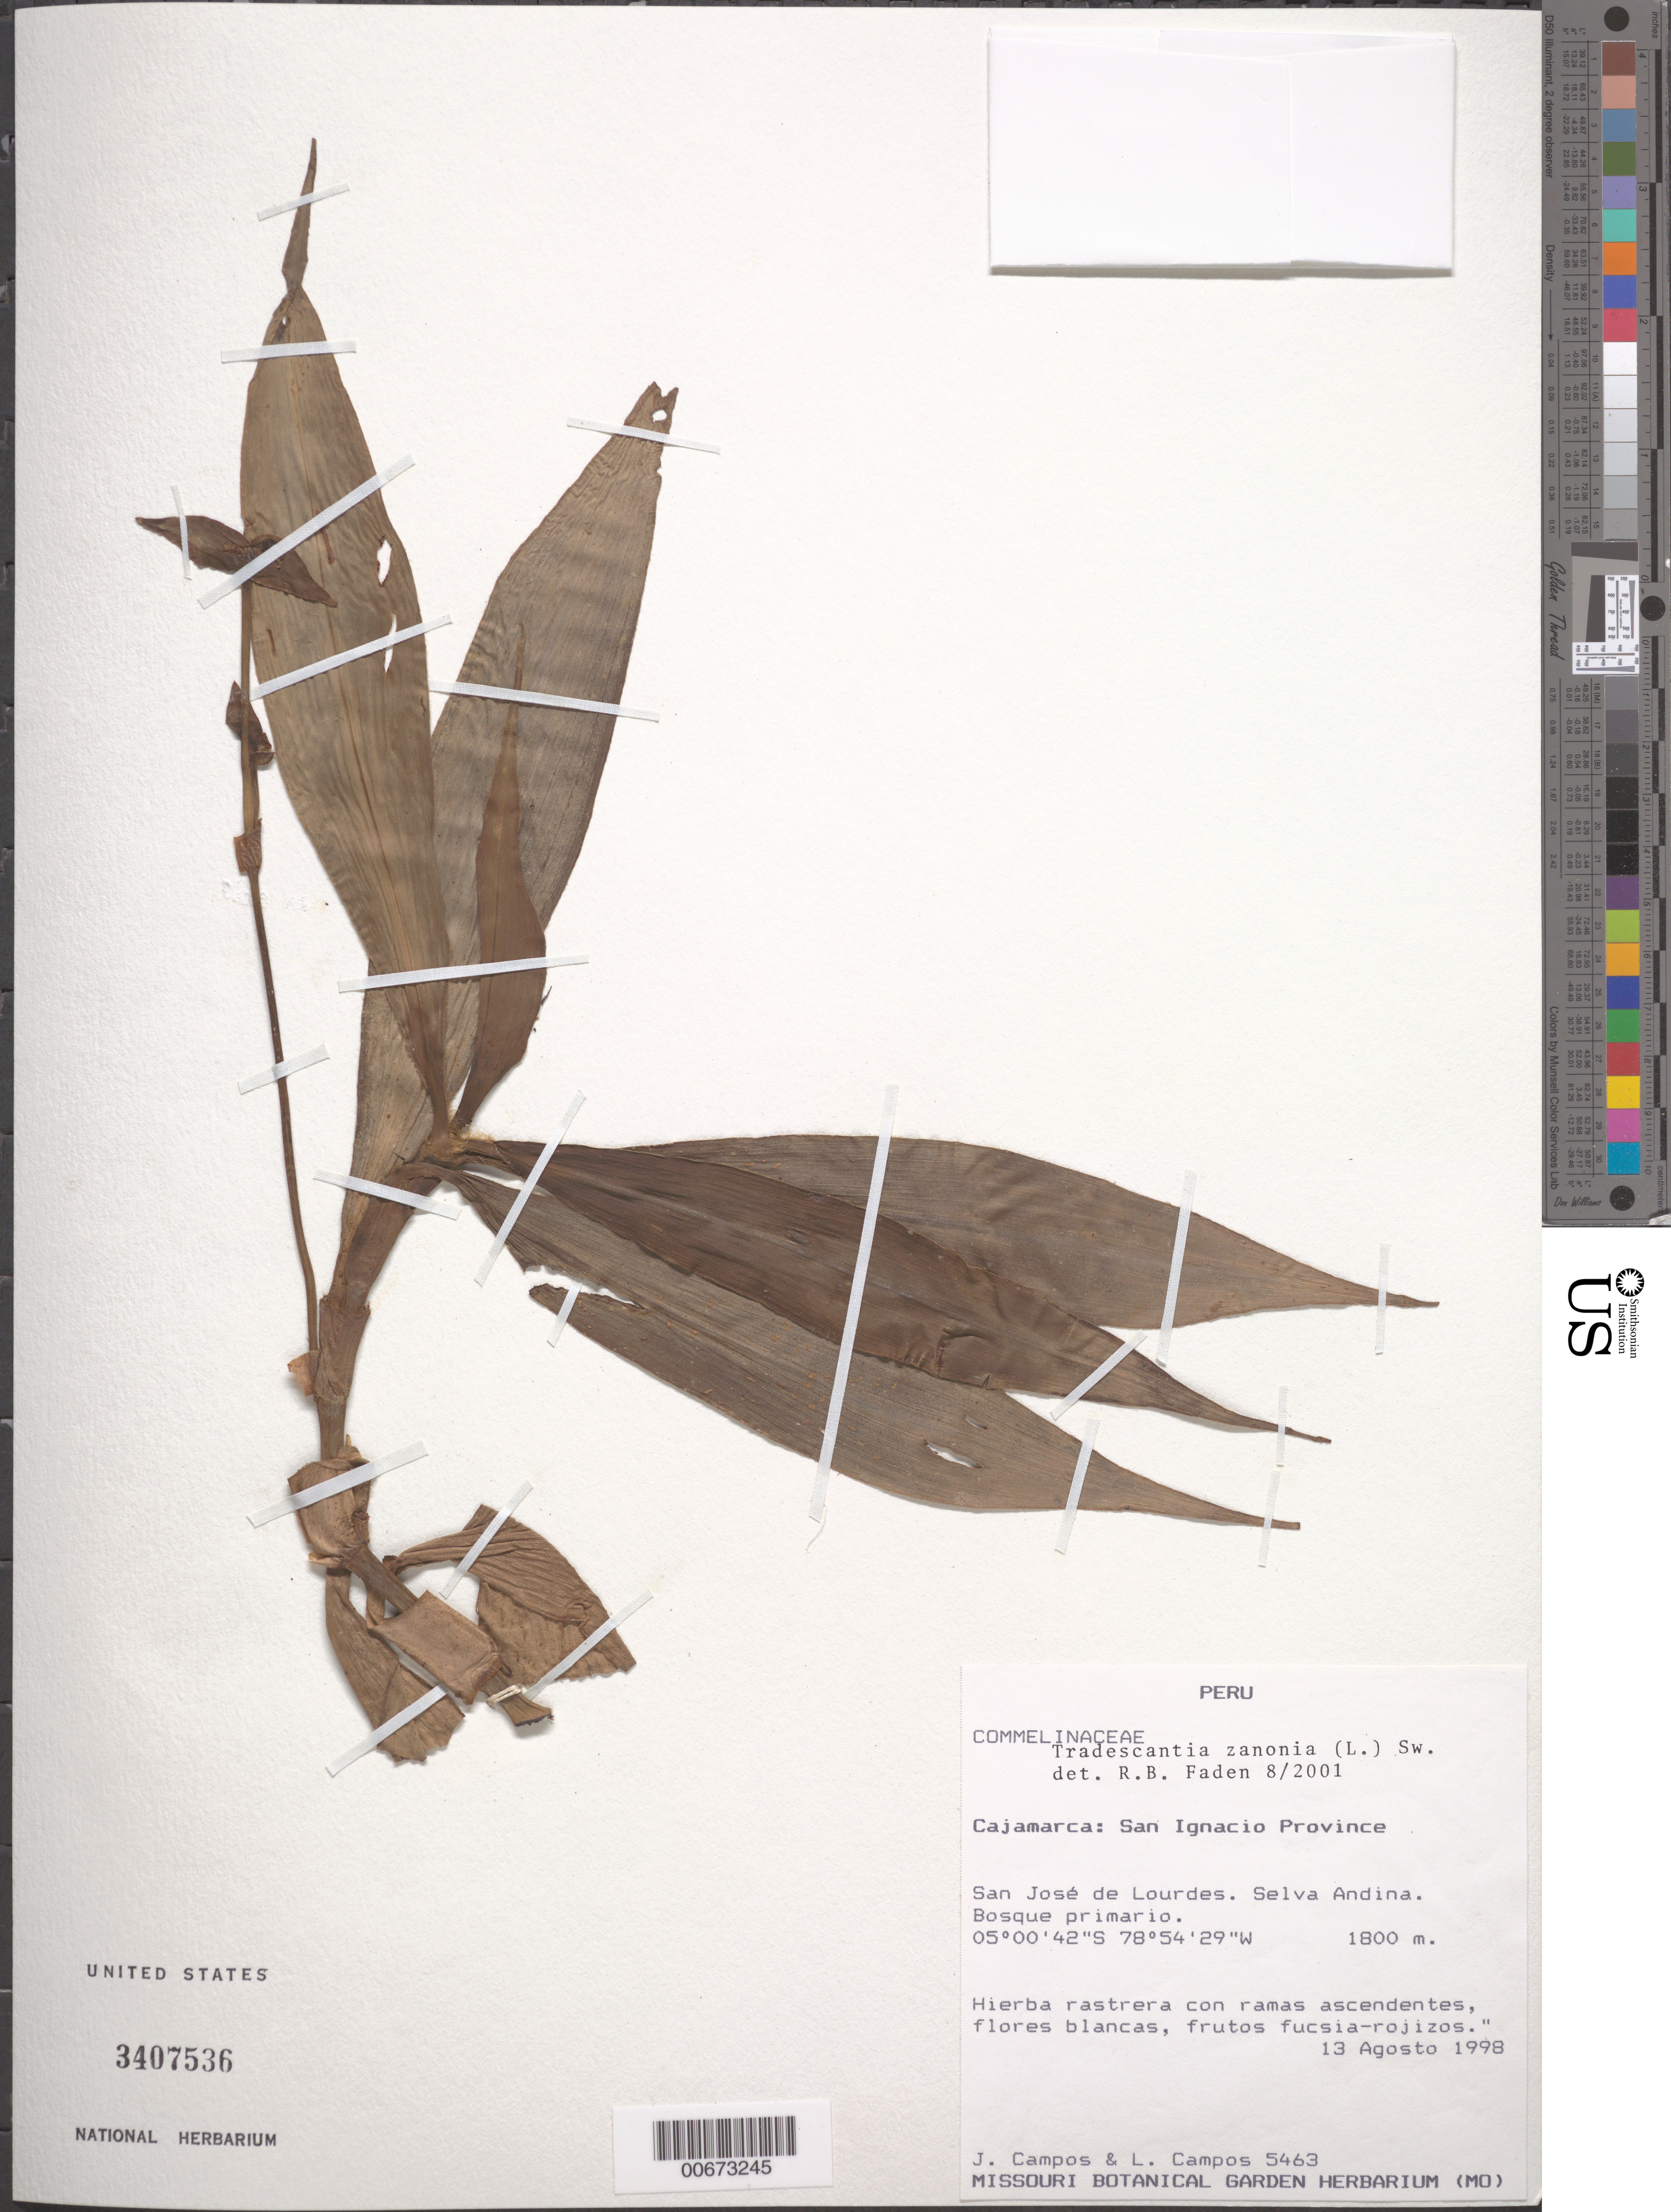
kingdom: Plantae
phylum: Tracheophyta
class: Liliopsida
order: Commelinales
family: Commelinaceae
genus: Tradescantia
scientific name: Tradescantia zanonia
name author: (L.) Sw.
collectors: J. Campos & L. Campos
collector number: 5463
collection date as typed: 13 Aug 1998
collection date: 1998-08-13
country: Peru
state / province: Cajamarca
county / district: San Ignacio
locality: San José de Lourdes, selva Andina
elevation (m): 1800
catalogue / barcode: US 3407536